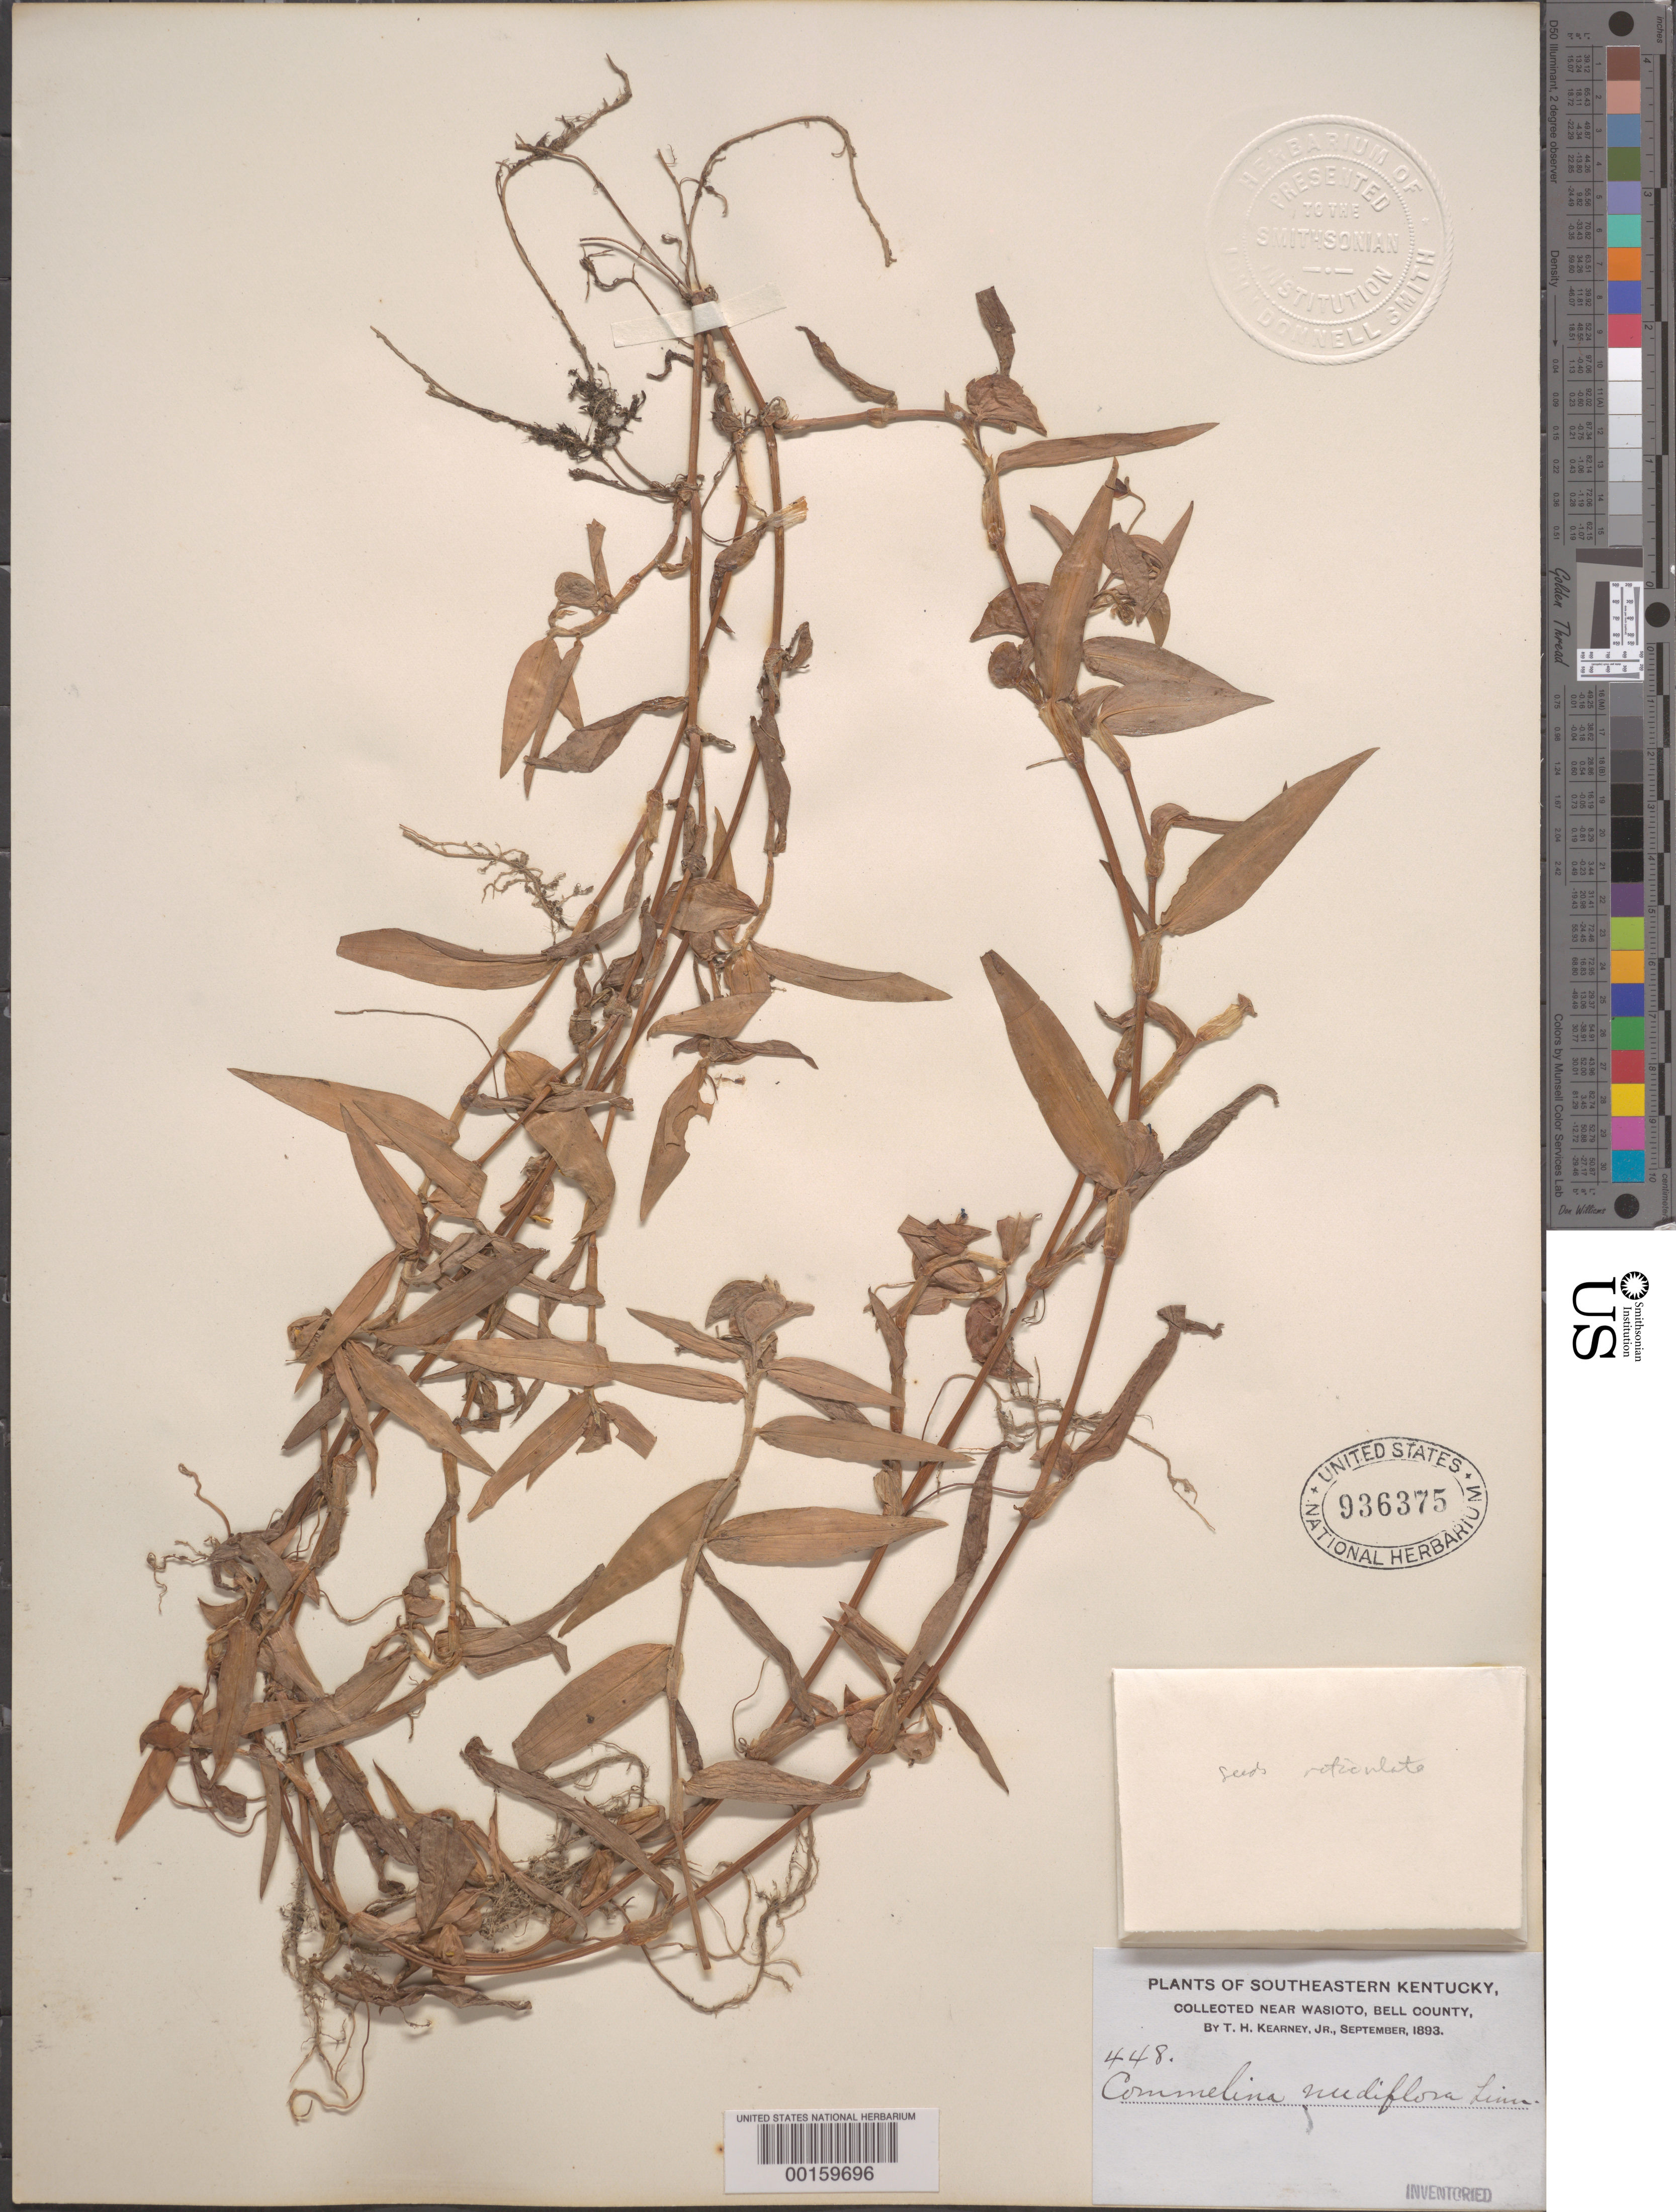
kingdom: Plantae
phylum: Tracheophyta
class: Liliopsida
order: Commelinales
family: Commelinaceae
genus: Commelina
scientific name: Commelina diffusa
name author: Burm. f.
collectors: T. H. Kearney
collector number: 448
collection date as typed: Sep 1893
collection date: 1893-09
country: United States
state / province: Kentucky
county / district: Bell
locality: Wasioto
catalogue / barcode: US 936375